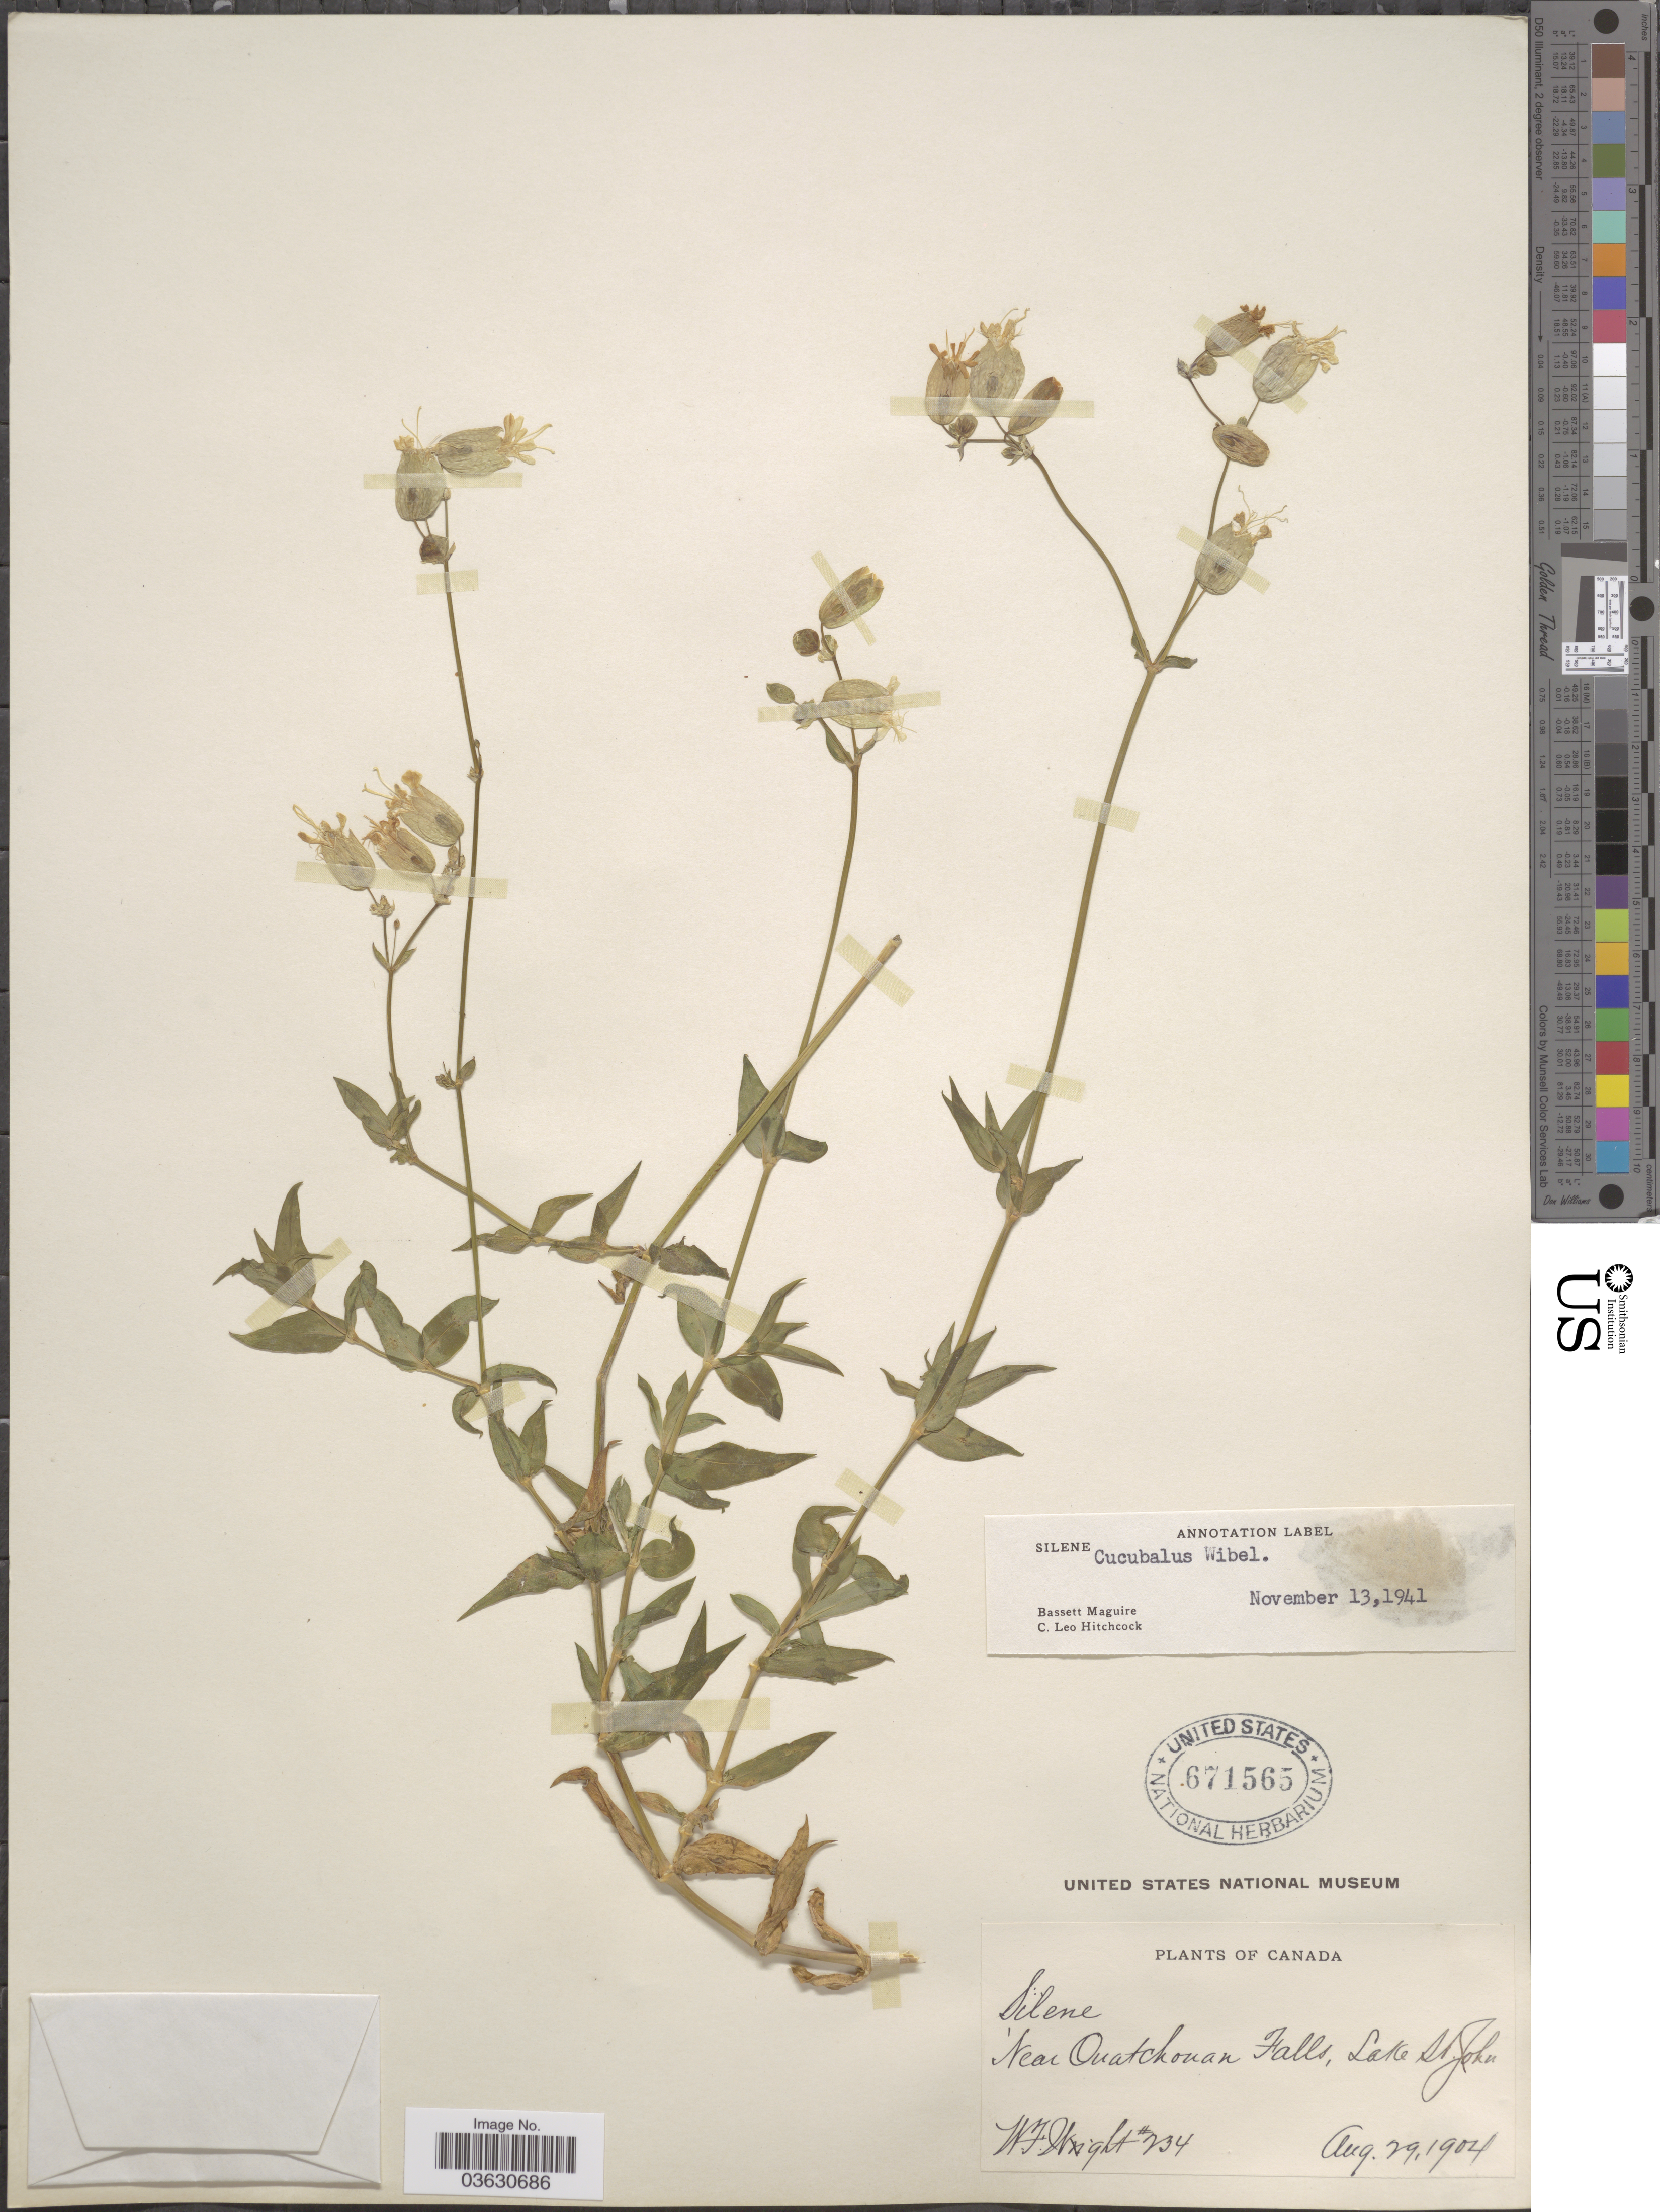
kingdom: Plantae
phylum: Tracheophyta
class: Magnoliopsida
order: Caryophyllales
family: Caryophyllaceae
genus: Silene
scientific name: Silene cucubalus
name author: L.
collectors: W. F. Wright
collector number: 234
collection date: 1904-08-29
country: Canada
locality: Near Ouatchouan Falls, Lake St. John.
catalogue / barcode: US 671565